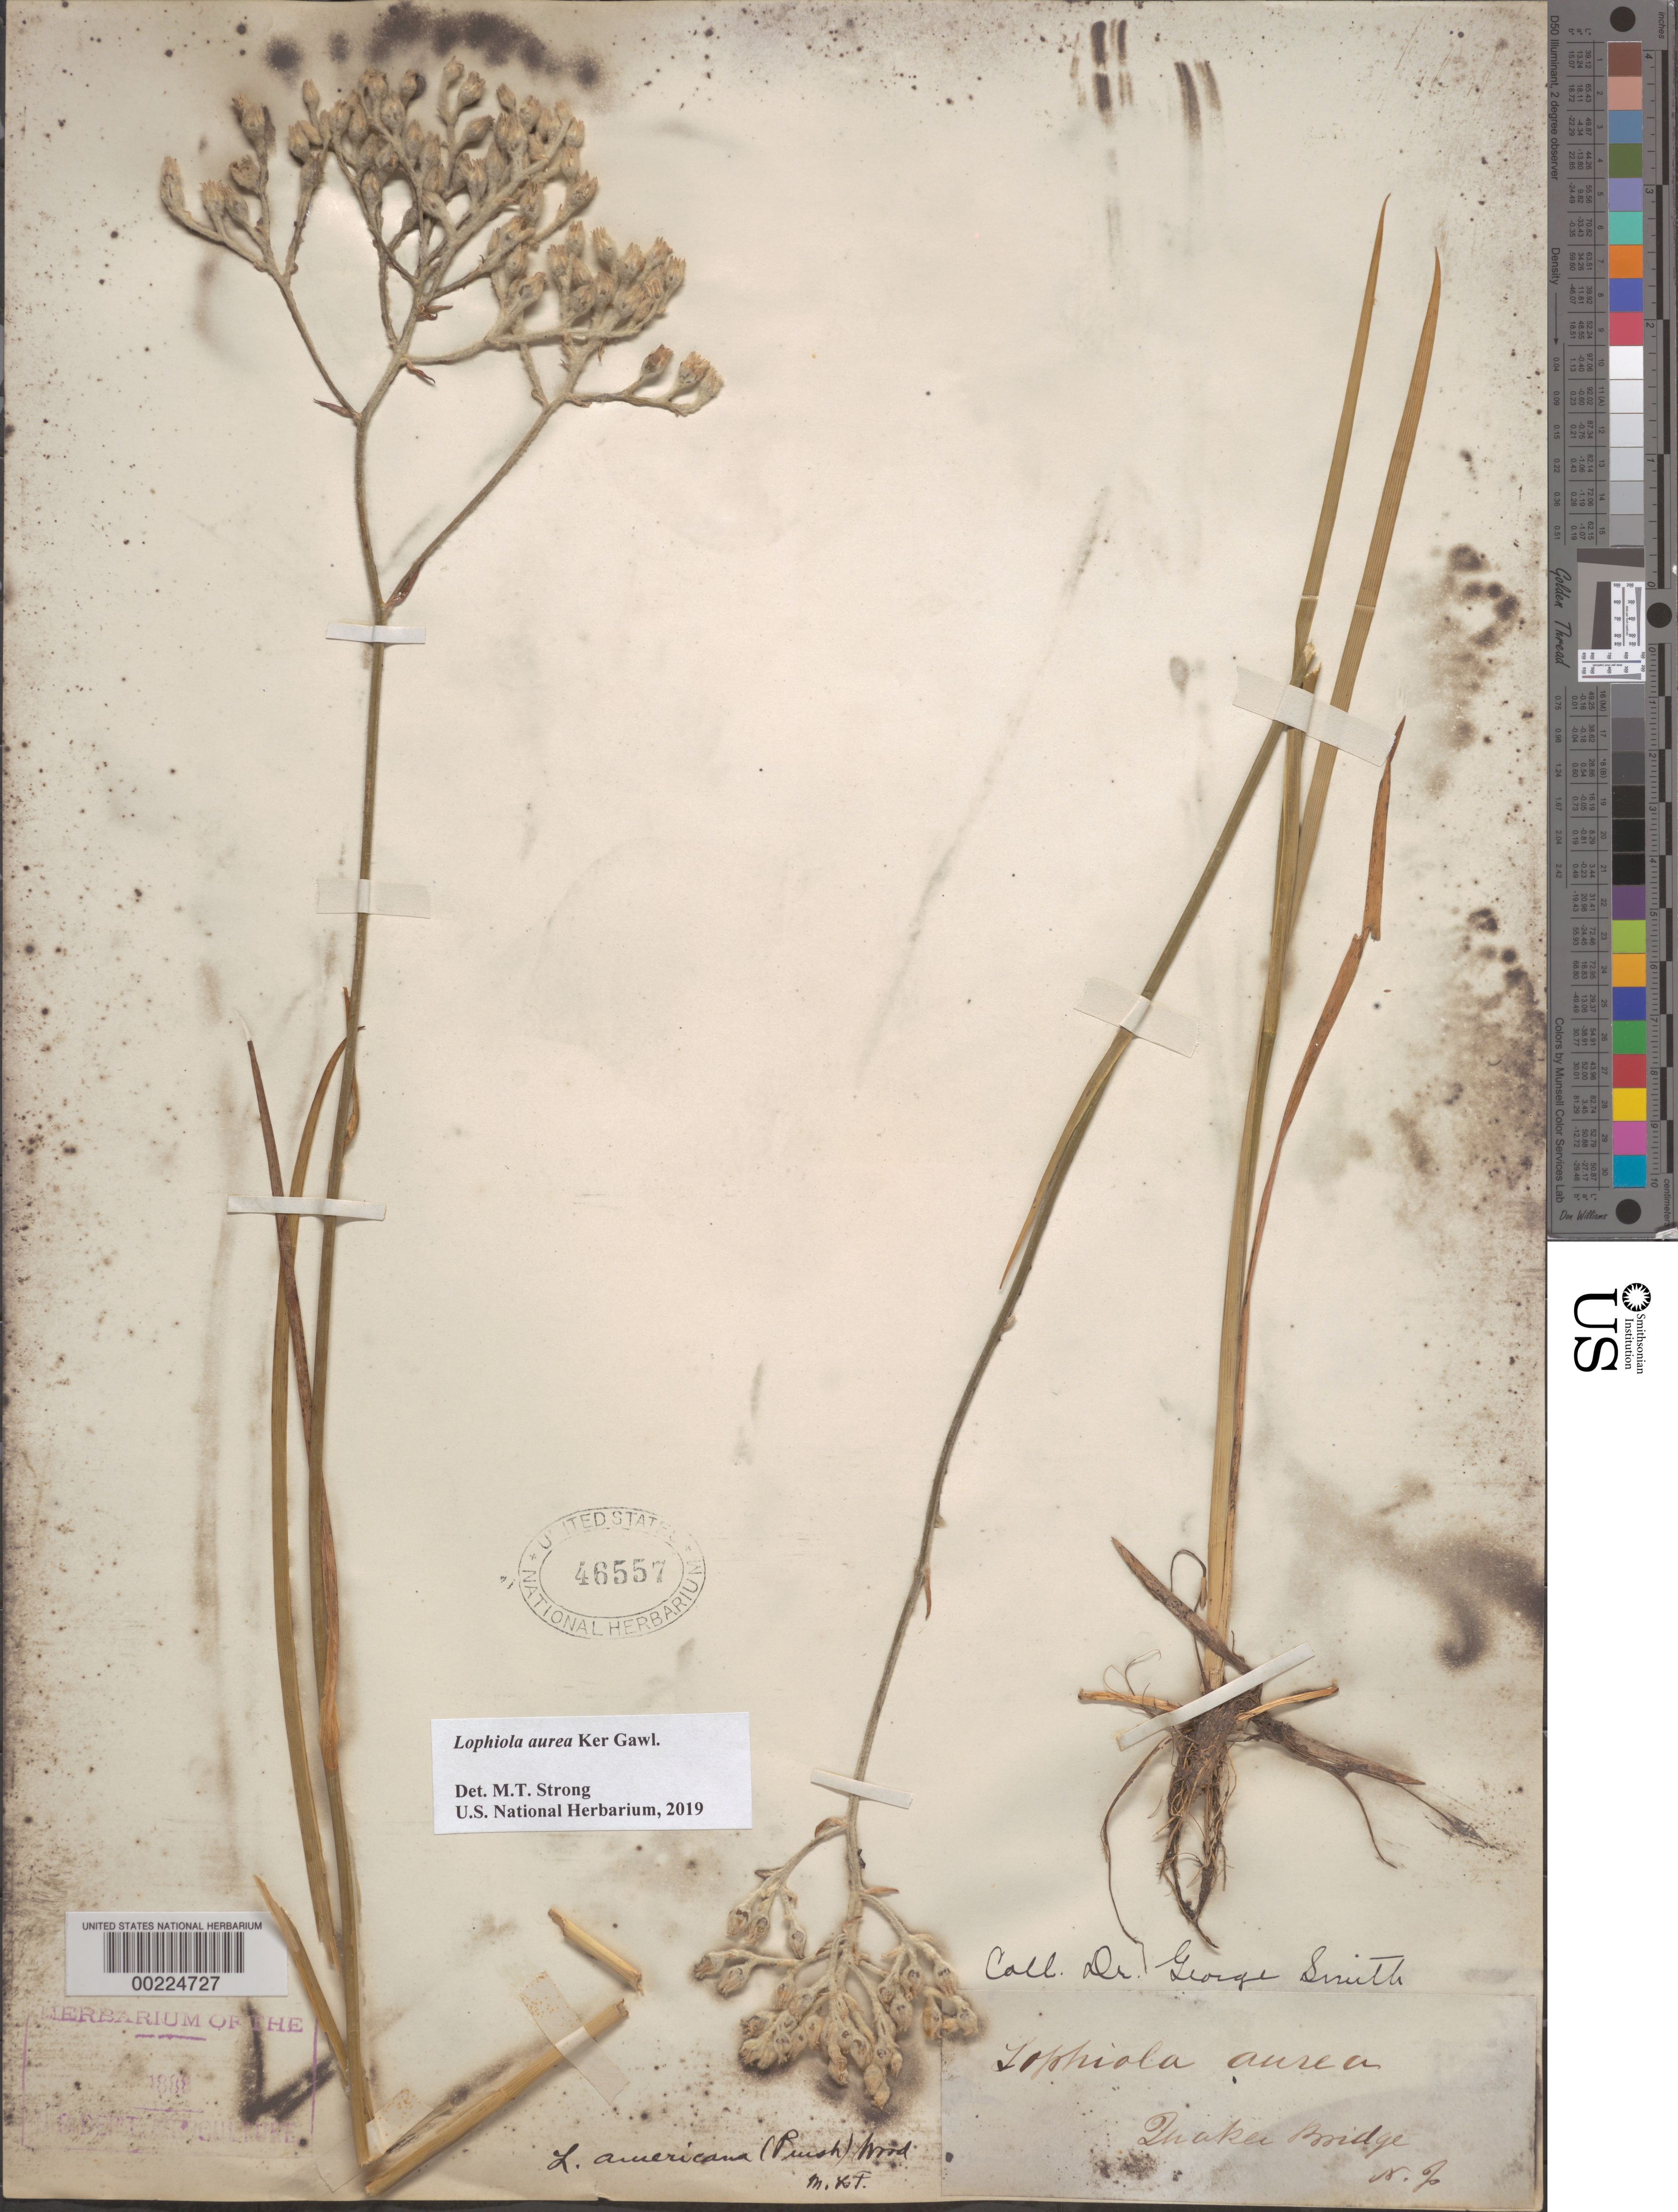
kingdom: Plantae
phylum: Tracheophyta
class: Liliopsida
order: Dioscoreales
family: Nartheciaceae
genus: Lophiola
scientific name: Lophiola aurea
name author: Ker Gawl.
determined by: Strong, Mark T., (BOT), Smithsonian Institution - National Museum of Natural History (UNITED STATES)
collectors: G. Smith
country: United States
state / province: New Jersey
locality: Drake bridge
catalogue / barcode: US 46557